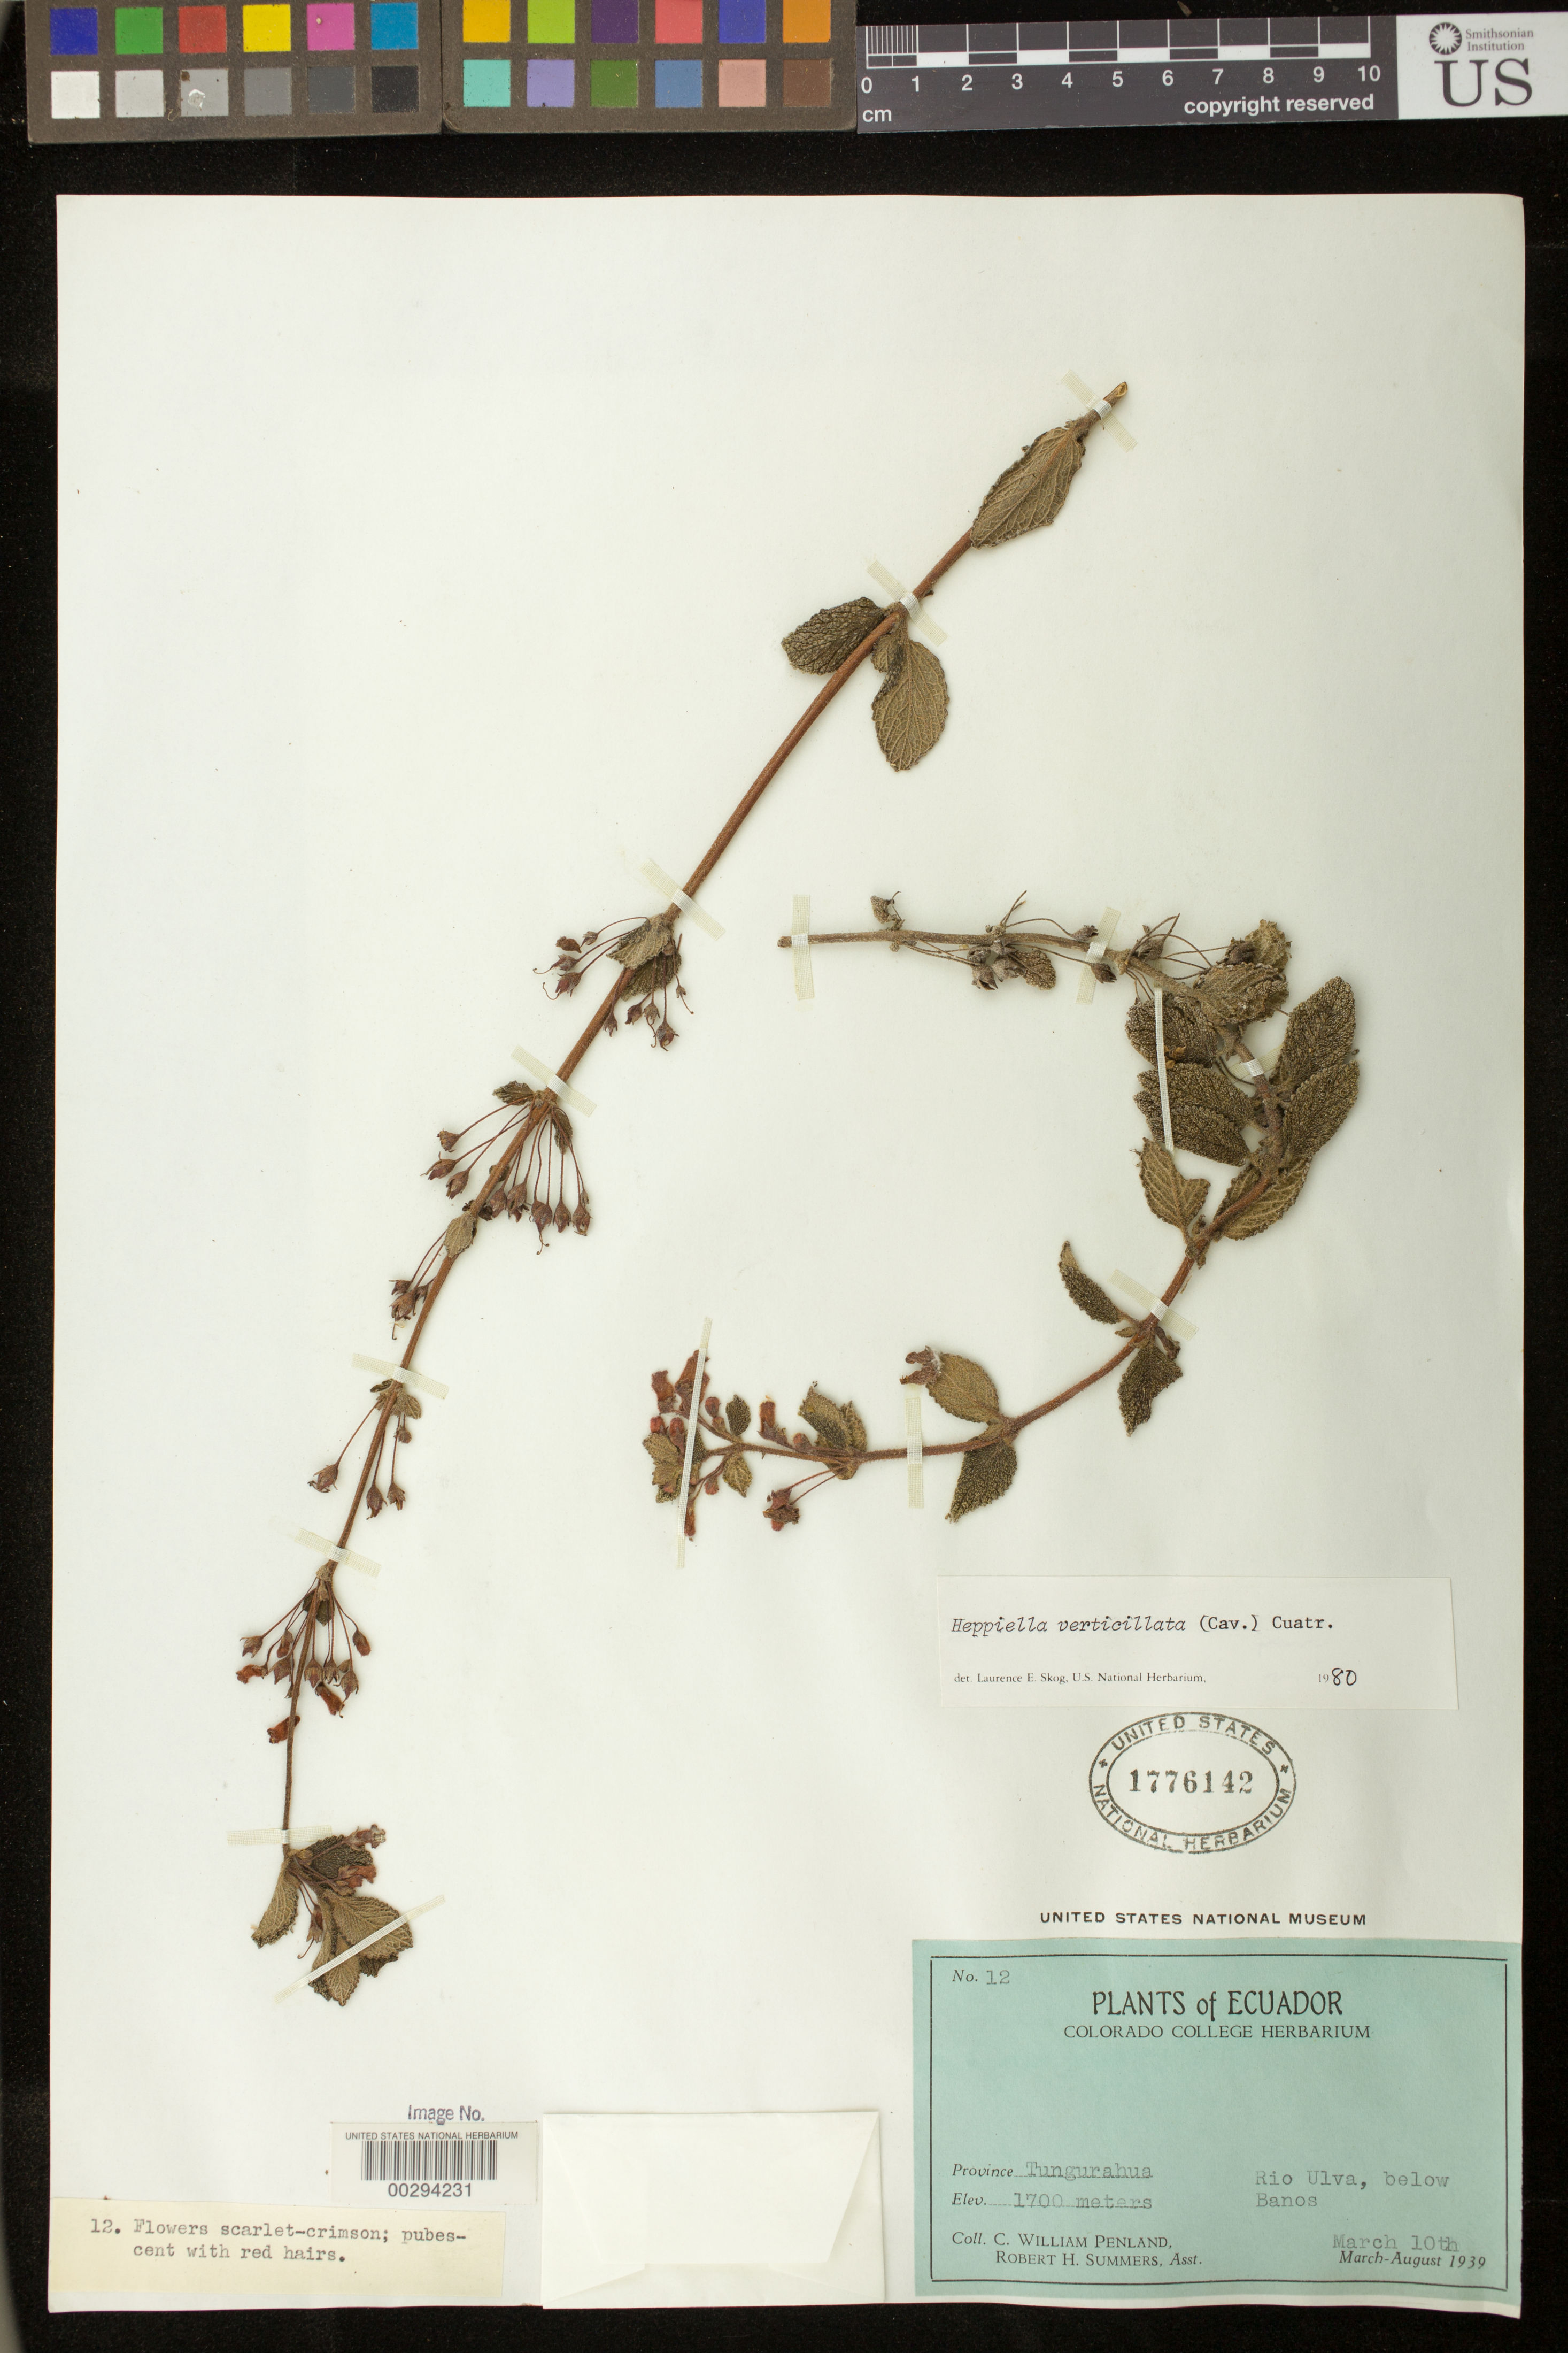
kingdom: Plantae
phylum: Tracheophyta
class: Magnoliopsida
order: Lamiales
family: Gesneriaceae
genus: Heppiella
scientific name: Heppiella verticillata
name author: (Cav.) Cuatrec.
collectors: C. W. Penland & R. Summers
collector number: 12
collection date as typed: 10 Mar 1939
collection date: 1939-03-10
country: Ecuador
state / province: Tungurahua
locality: Rio Ulva, below Baños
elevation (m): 1700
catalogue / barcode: US 1776142